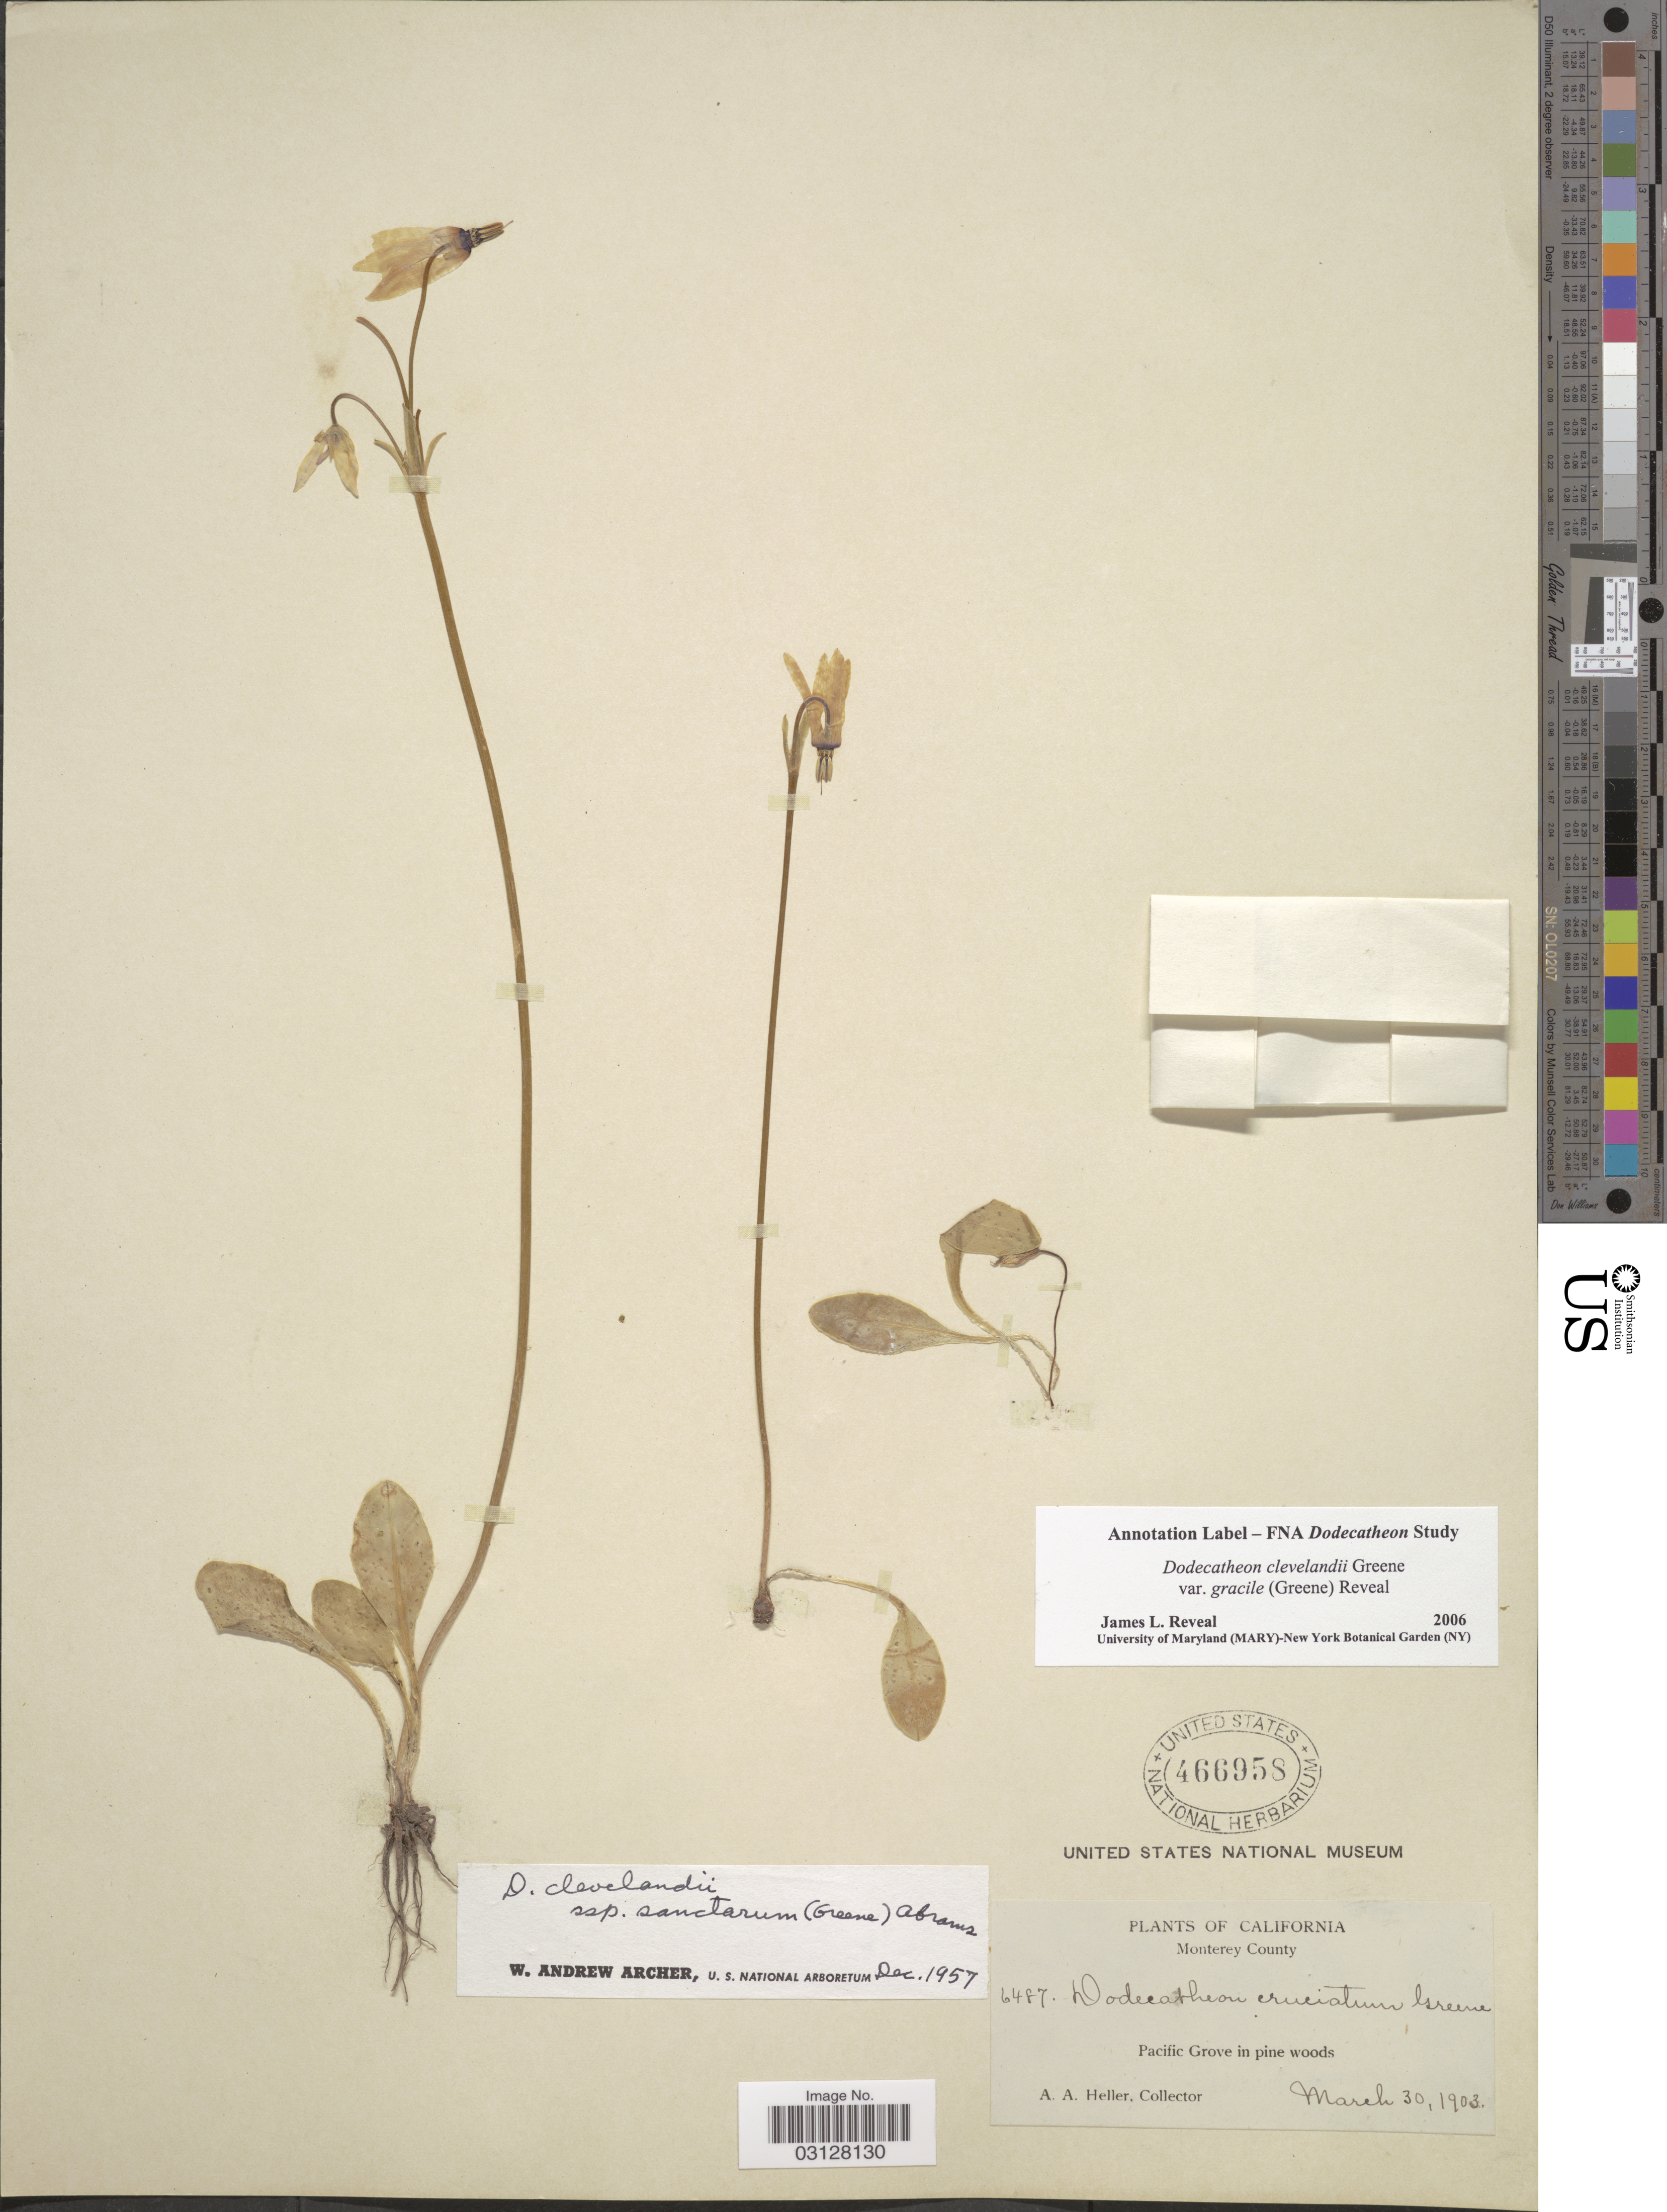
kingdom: Plantae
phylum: Tracheophyta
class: Magnoliopsida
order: Ericales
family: Primulaceae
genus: Dodecatheon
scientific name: Dodecatheon clevelandii var. gracile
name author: (Greene) Reveal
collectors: A. A. Heller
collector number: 6487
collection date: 1903-03-30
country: United States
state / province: California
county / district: Monterey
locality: Monterey County. Pacific Grove in pine woods.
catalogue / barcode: US 466958